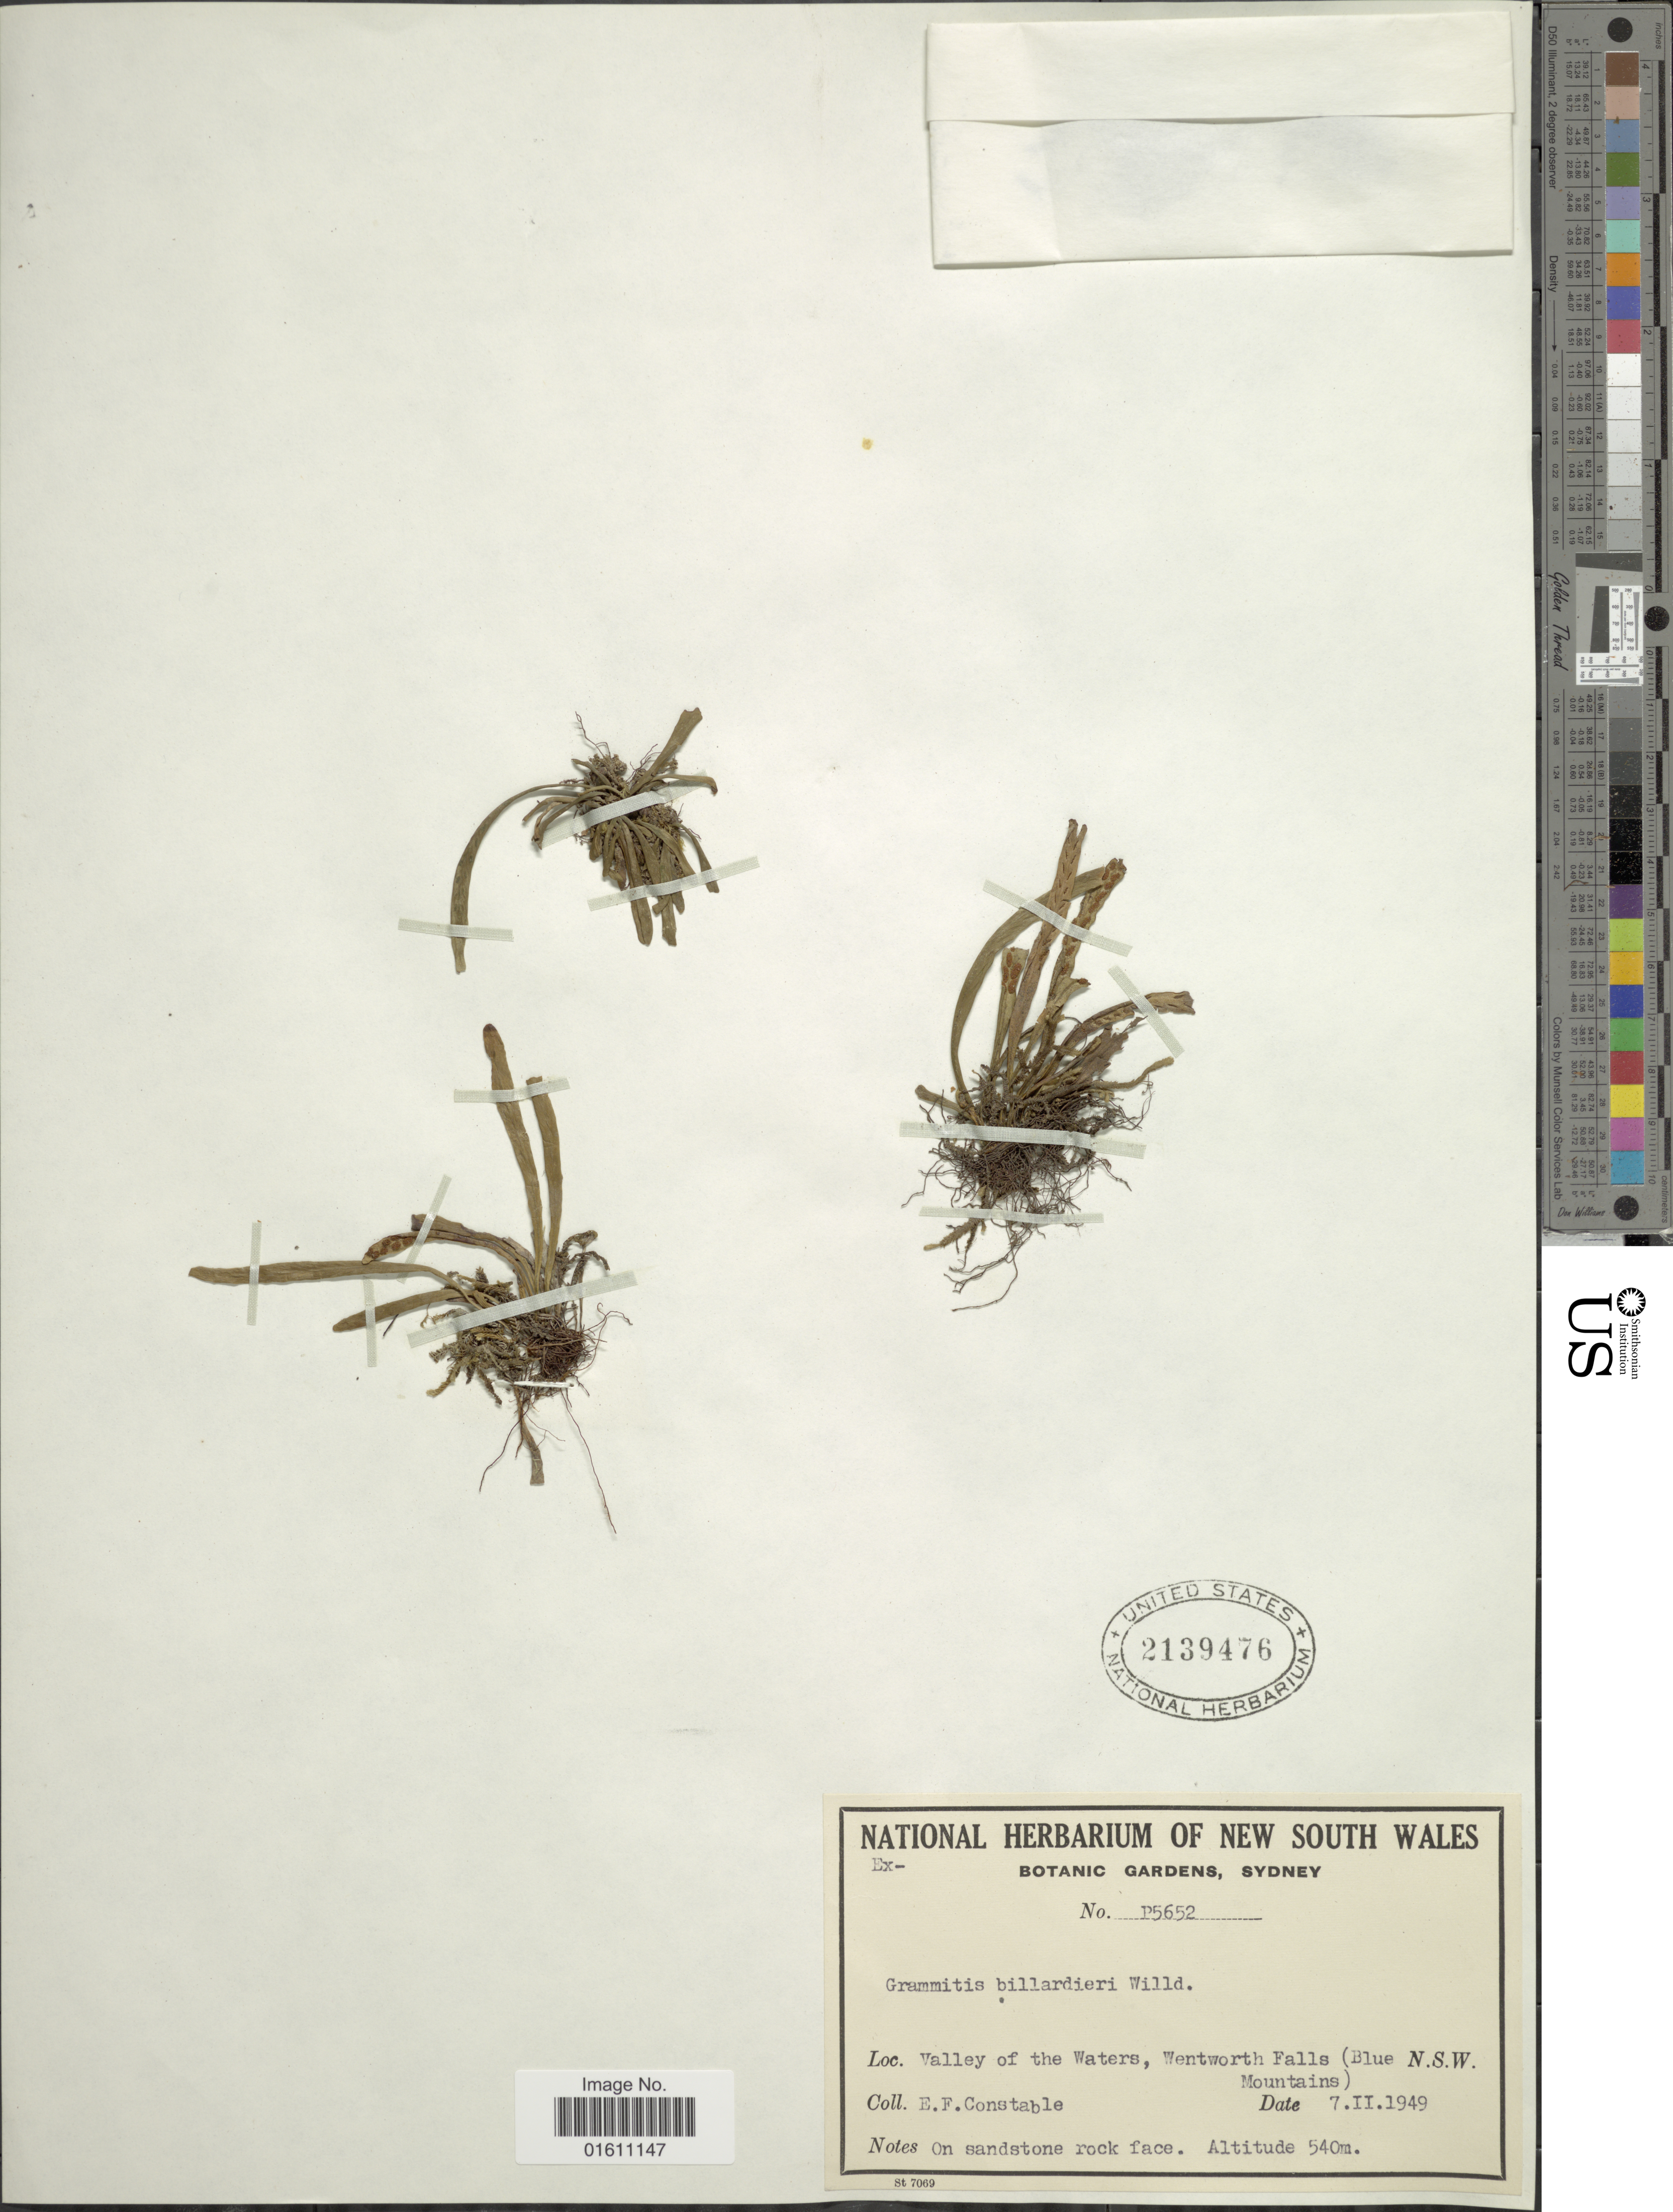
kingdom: Plantae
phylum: Tracheophyta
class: Polypodiopsida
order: Polypodiales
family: Polypodiaceae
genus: Notogrammitis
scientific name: Notogrammitis billardierei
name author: (Willd.) Parris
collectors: E. F. Constable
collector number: P5652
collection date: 1949-02-07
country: Australia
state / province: New South Wales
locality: Valley of the Waters, Wentworth Falls (Blue Mountains), N.S.W.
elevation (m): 540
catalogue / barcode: US 2139476